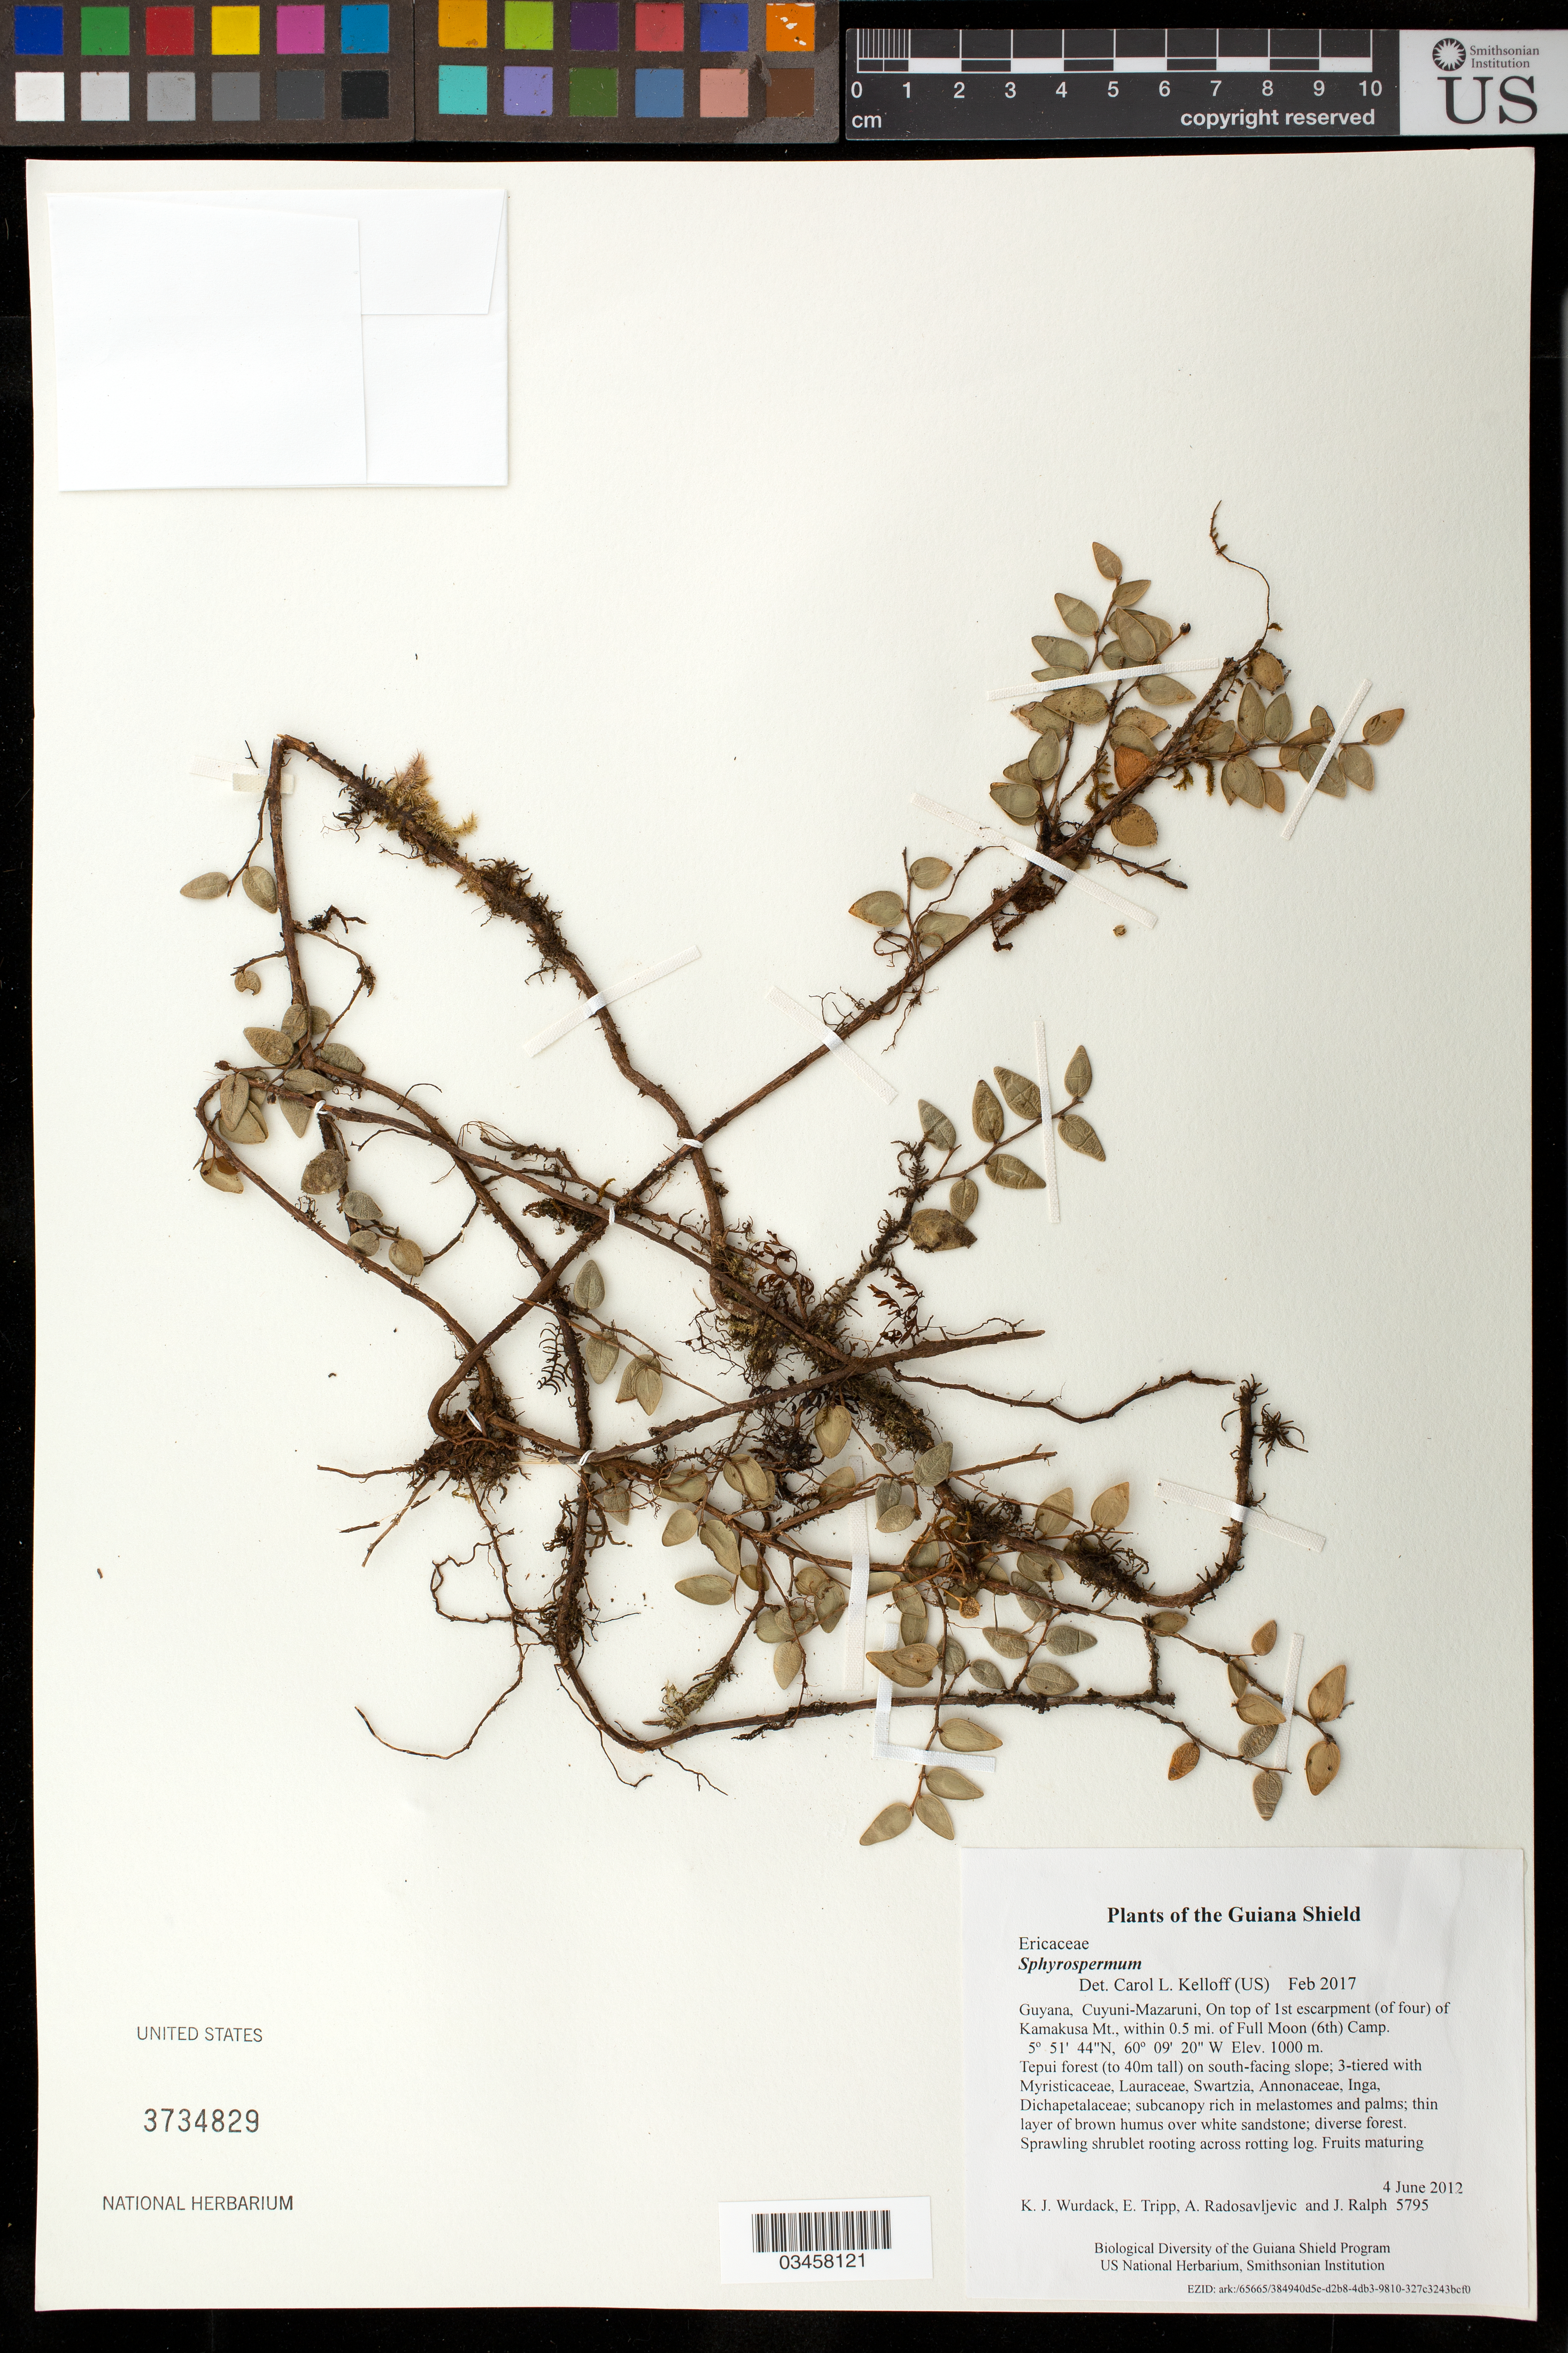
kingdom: Plantae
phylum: Tracheophyta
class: Magnoliopsida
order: Ericales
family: Ericaceae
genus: Sphyrospermum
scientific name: Sphyrospermum sp.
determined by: Kelloff, Carol L., (US), Smithsonian Institution - National Museum of Natural History (UNITED STATES)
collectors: K. Wurdack, E. Tripp, A. Radosavljevic & J. Ralph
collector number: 5795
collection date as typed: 4 June 2012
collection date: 2012-06-04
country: Guyana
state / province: Cuyuni-Mazaruni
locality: On top of 1st escarpment (of four) of Kamakusa Mt., within 0.5 mi. of Full Moon (6th) Camp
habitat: Tepui forest (to 40m tall) on south-facing slope; 3-tiered with Myristicaceae, Lauraceae, Swartzia, Annonaceae, Inga, Dichapetalaceae; subcanopy rich in melastomes and palms; thin layer of brown humus over white sandstone; diverse forest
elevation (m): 1000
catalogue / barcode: US 3734829